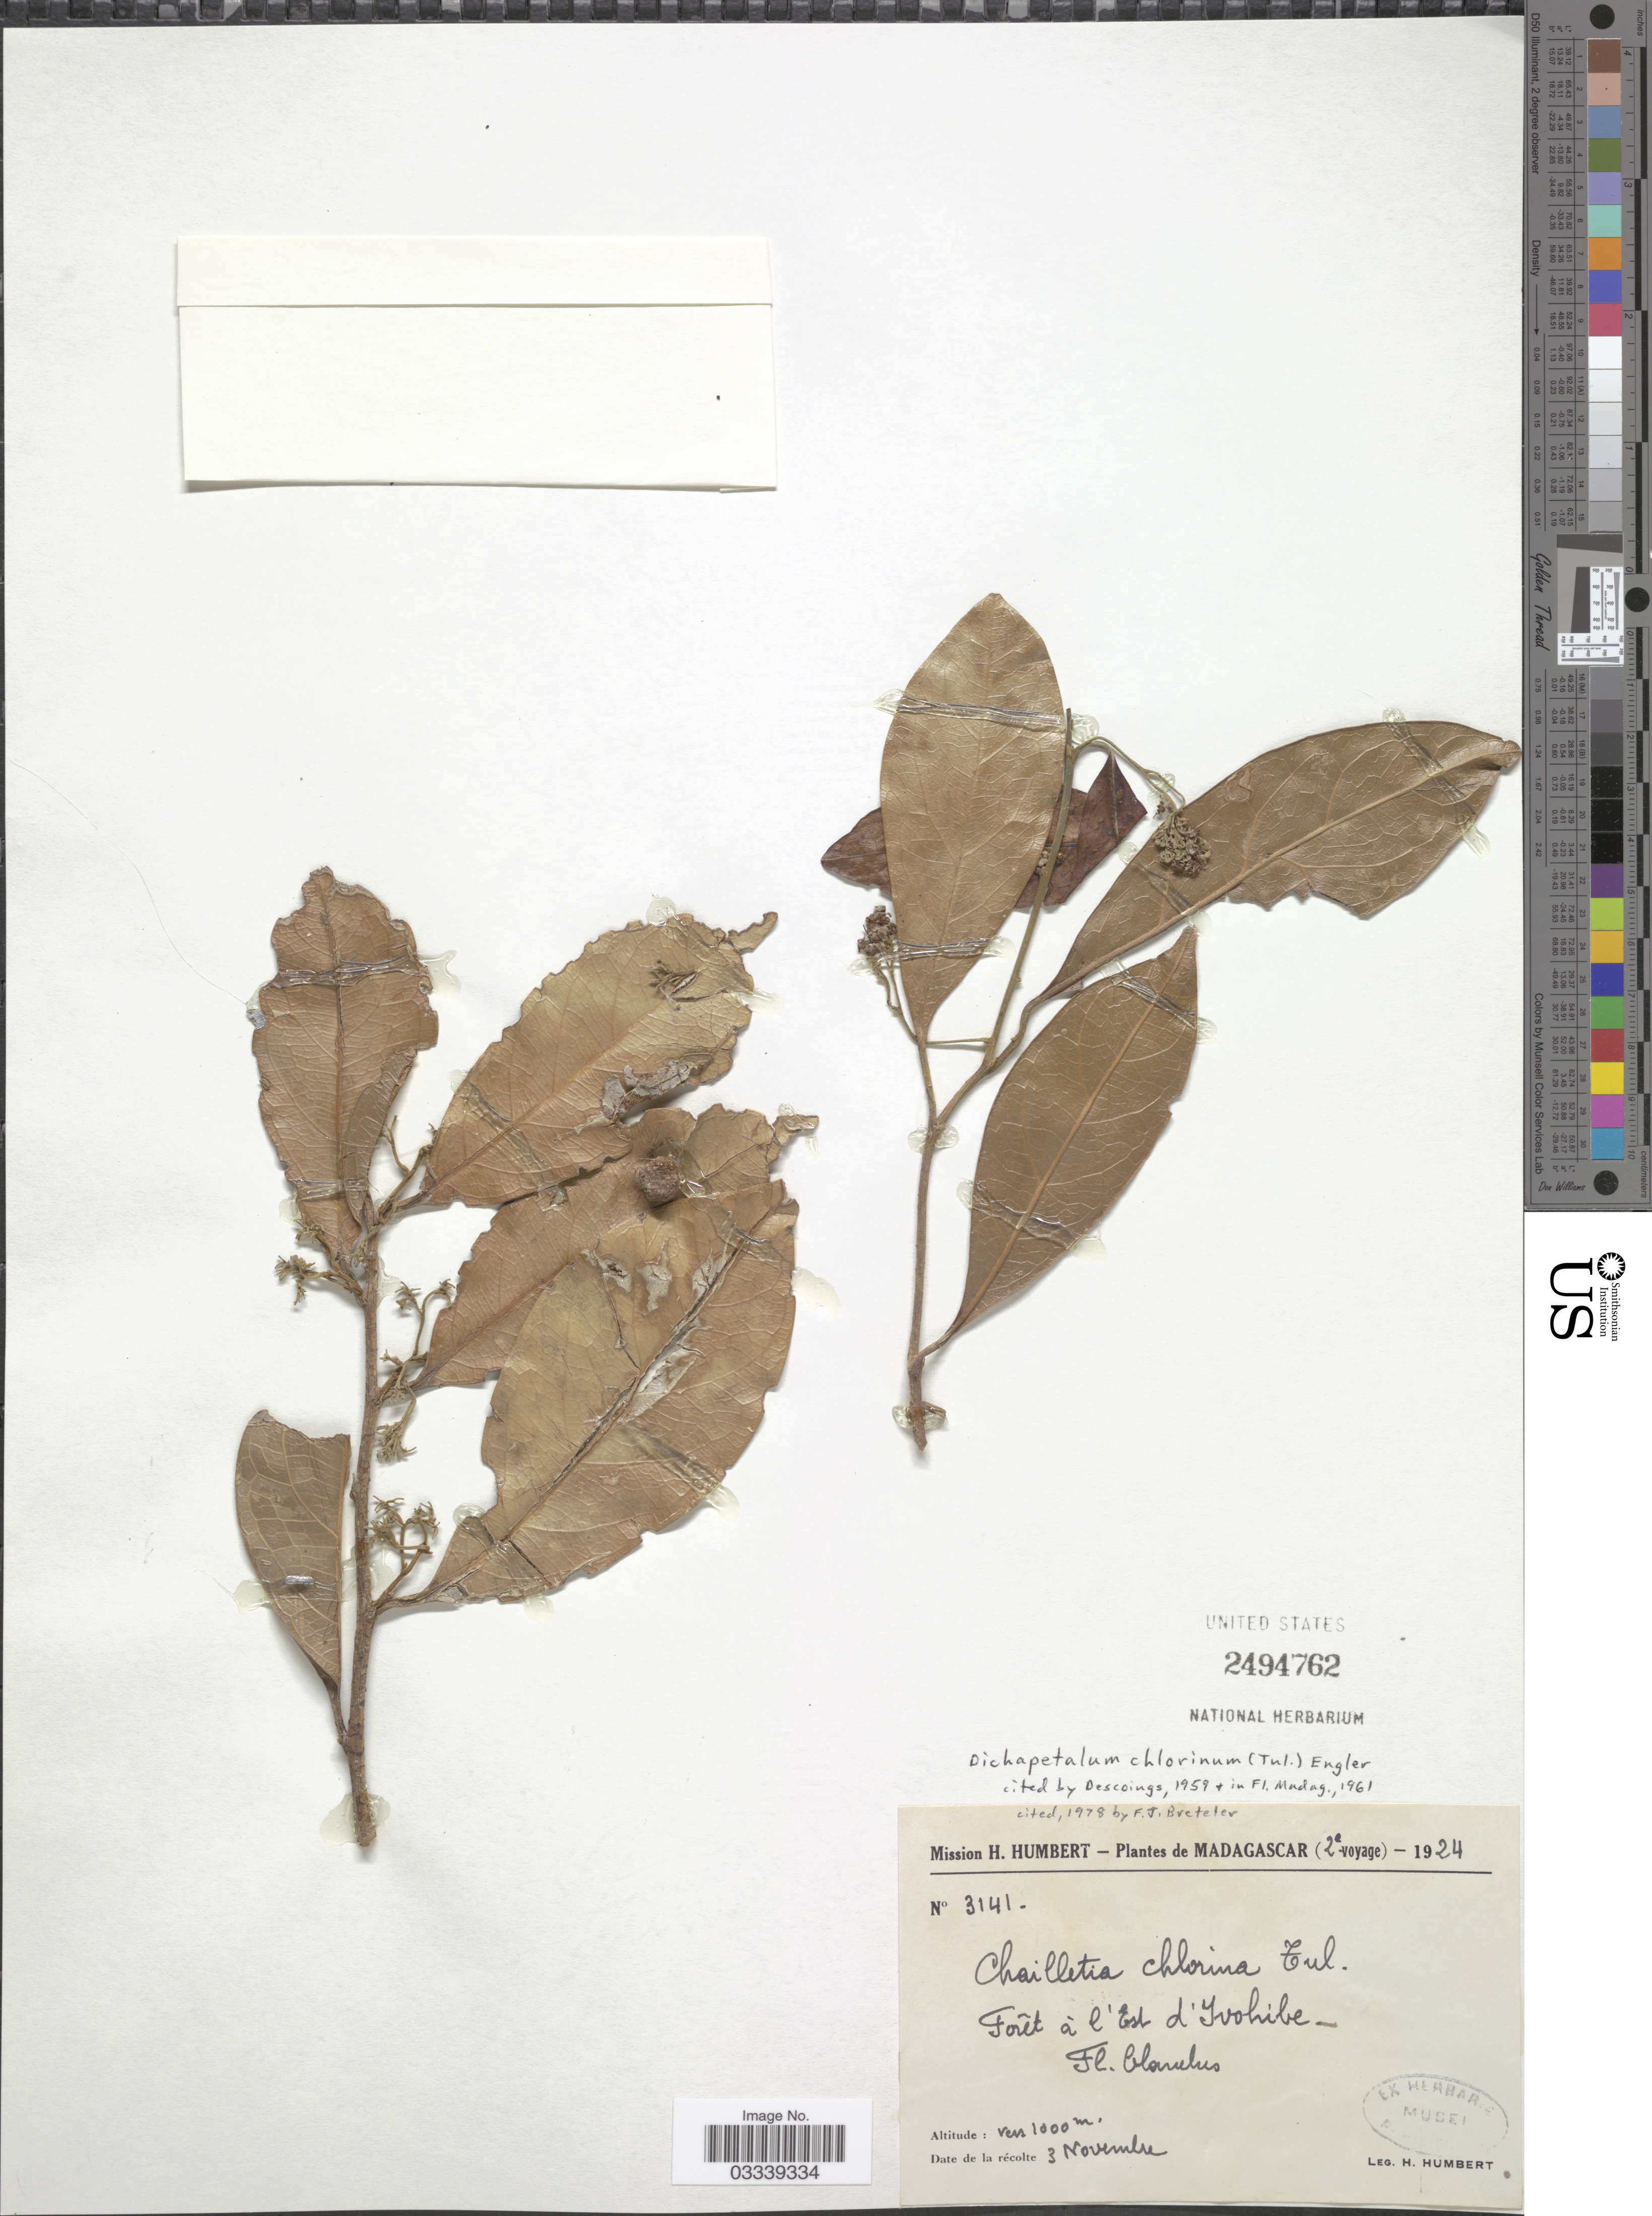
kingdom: Plantae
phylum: Tracheophyta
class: Magnoliopsida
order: Malpighiales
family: Dichapetalaceae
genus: Dichapetalum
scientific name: Dichapetalum chlorinum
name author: (Tul.) Engl.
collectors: H. Humbert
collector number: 3141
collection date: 1924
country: Madagascar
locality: Forêt á l'Est d'Ivohibe.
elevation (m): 1000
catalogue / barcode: US 2494762